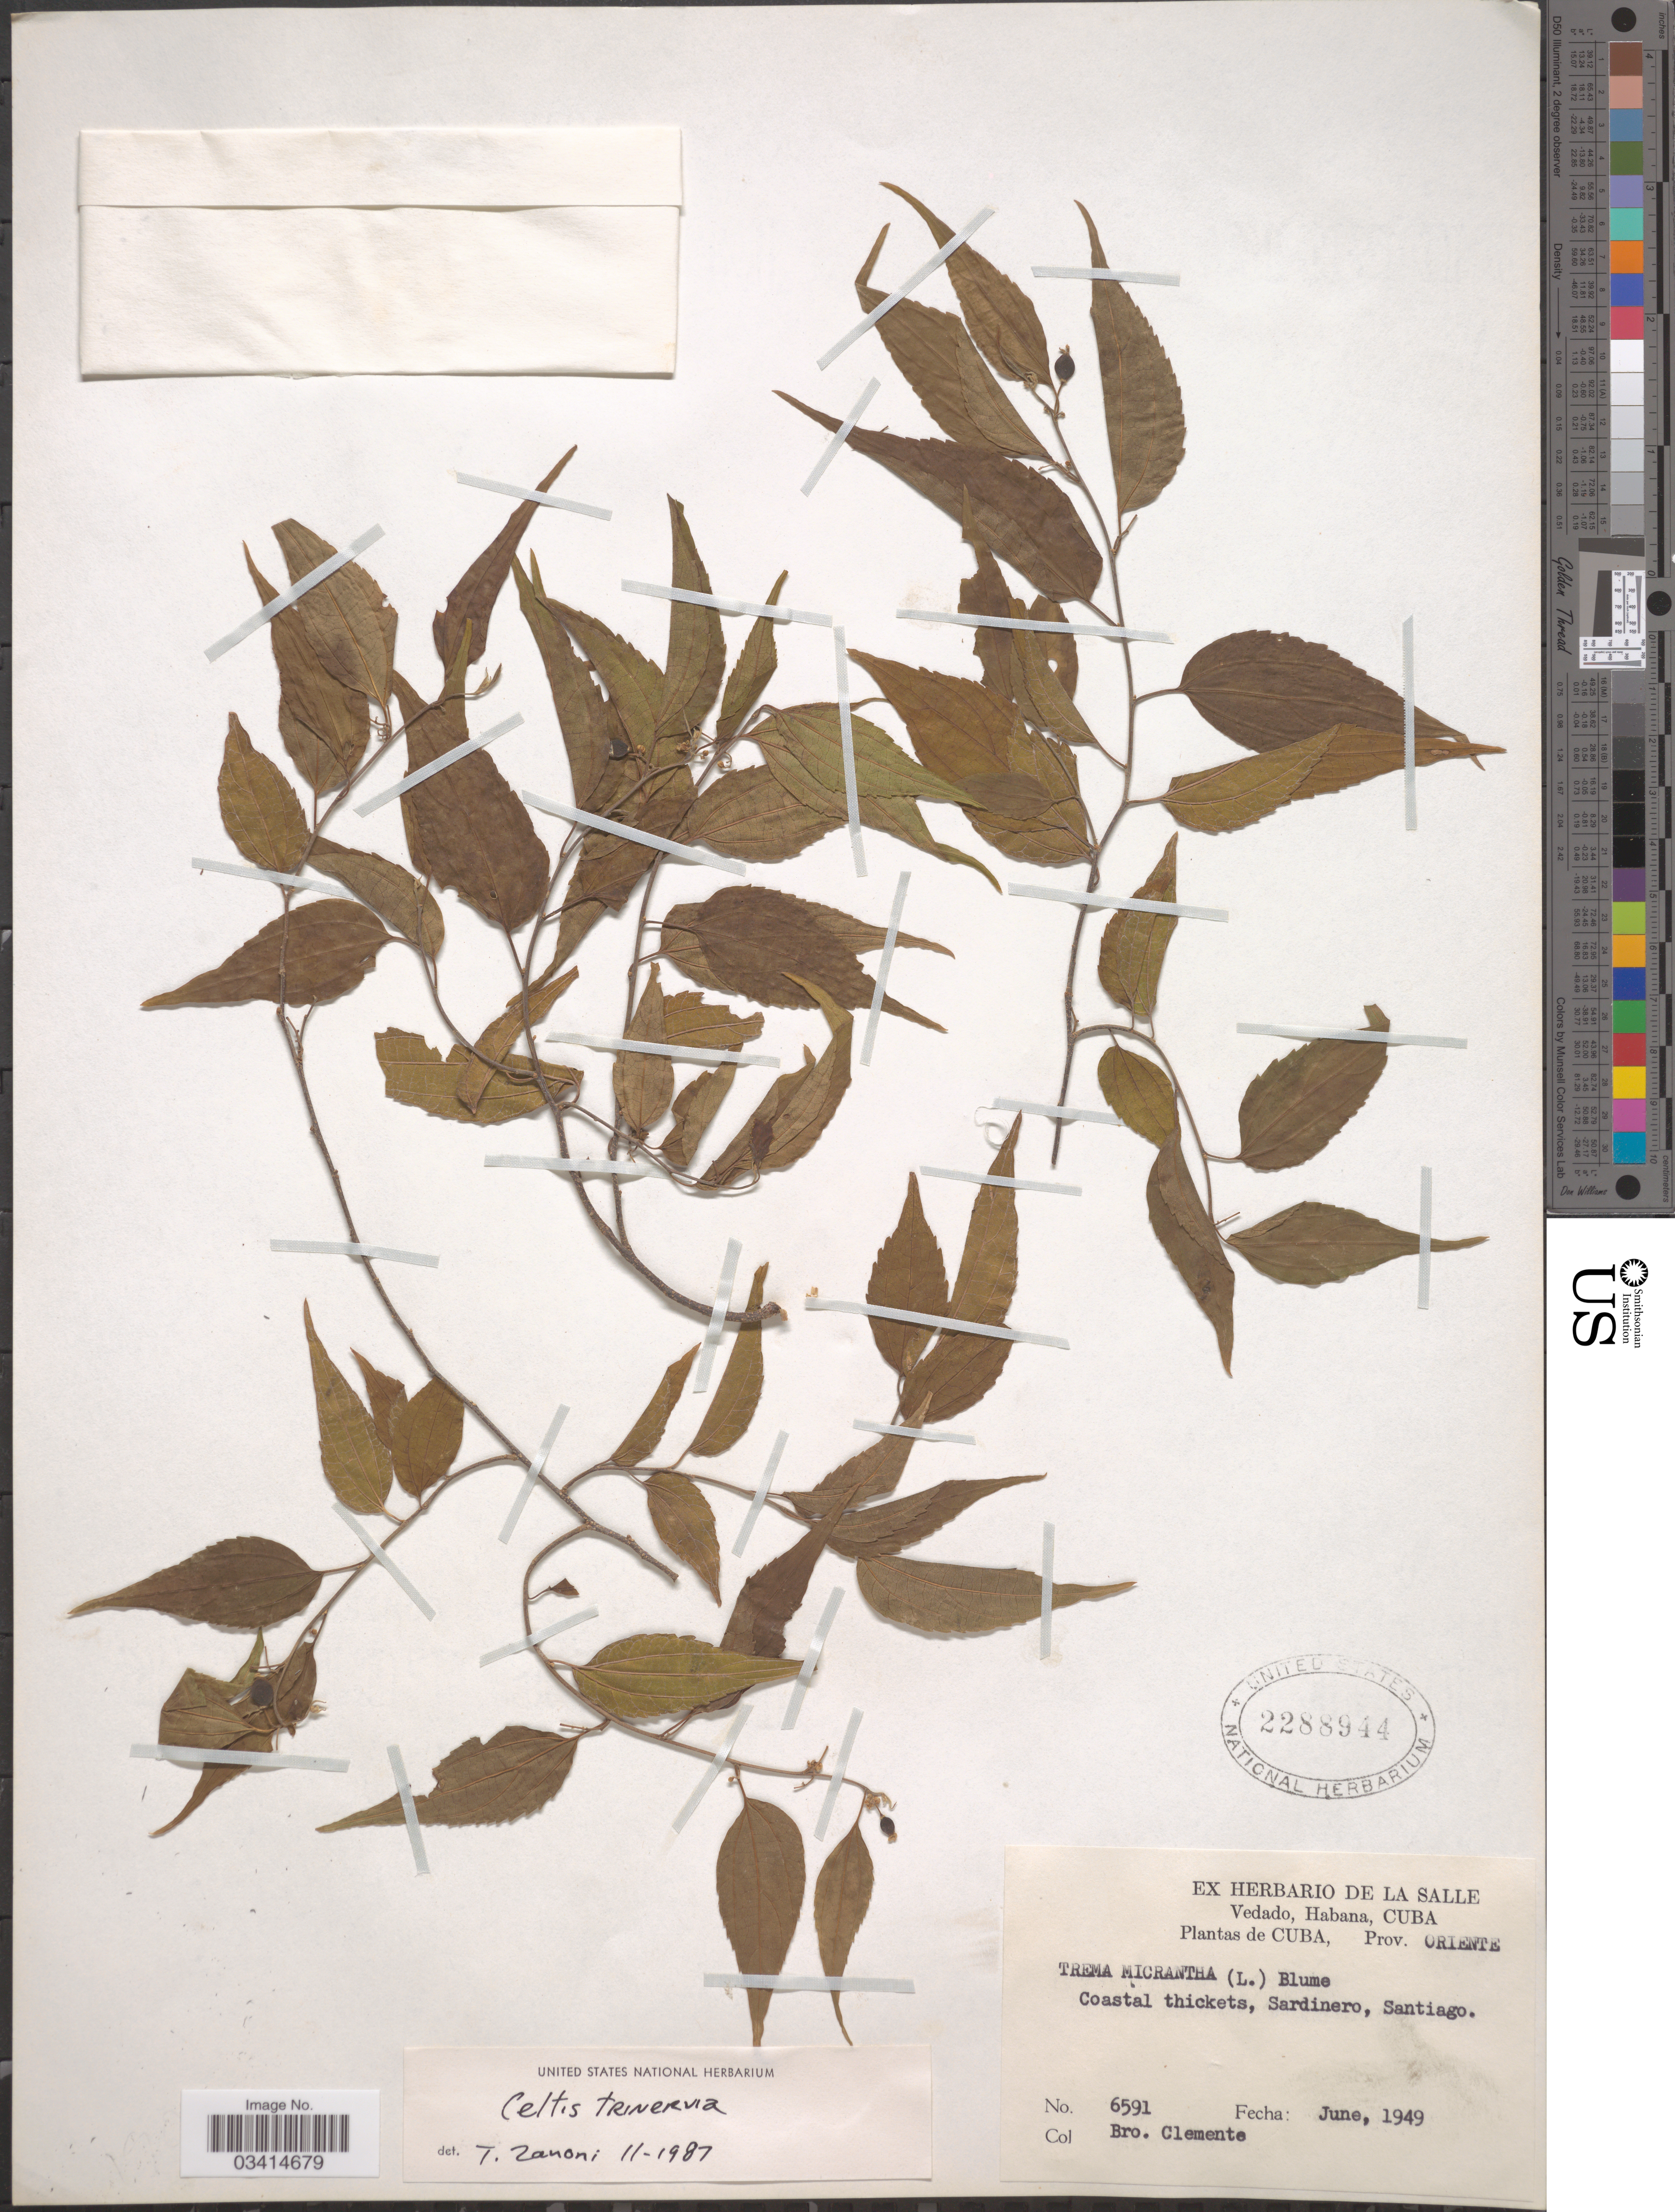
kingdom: Plantae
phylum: Tracheophyta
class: Magnoliopsida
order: Rosales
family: Cannabaceae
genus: Celtis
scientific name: Celtis trinervia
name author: Lam.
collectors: Bro. Clemente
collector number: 6591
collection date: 1949-06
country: Cuba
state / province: Oriente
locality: Coastal thickets, Sardinero, Santiago.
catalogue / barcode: US 2288944